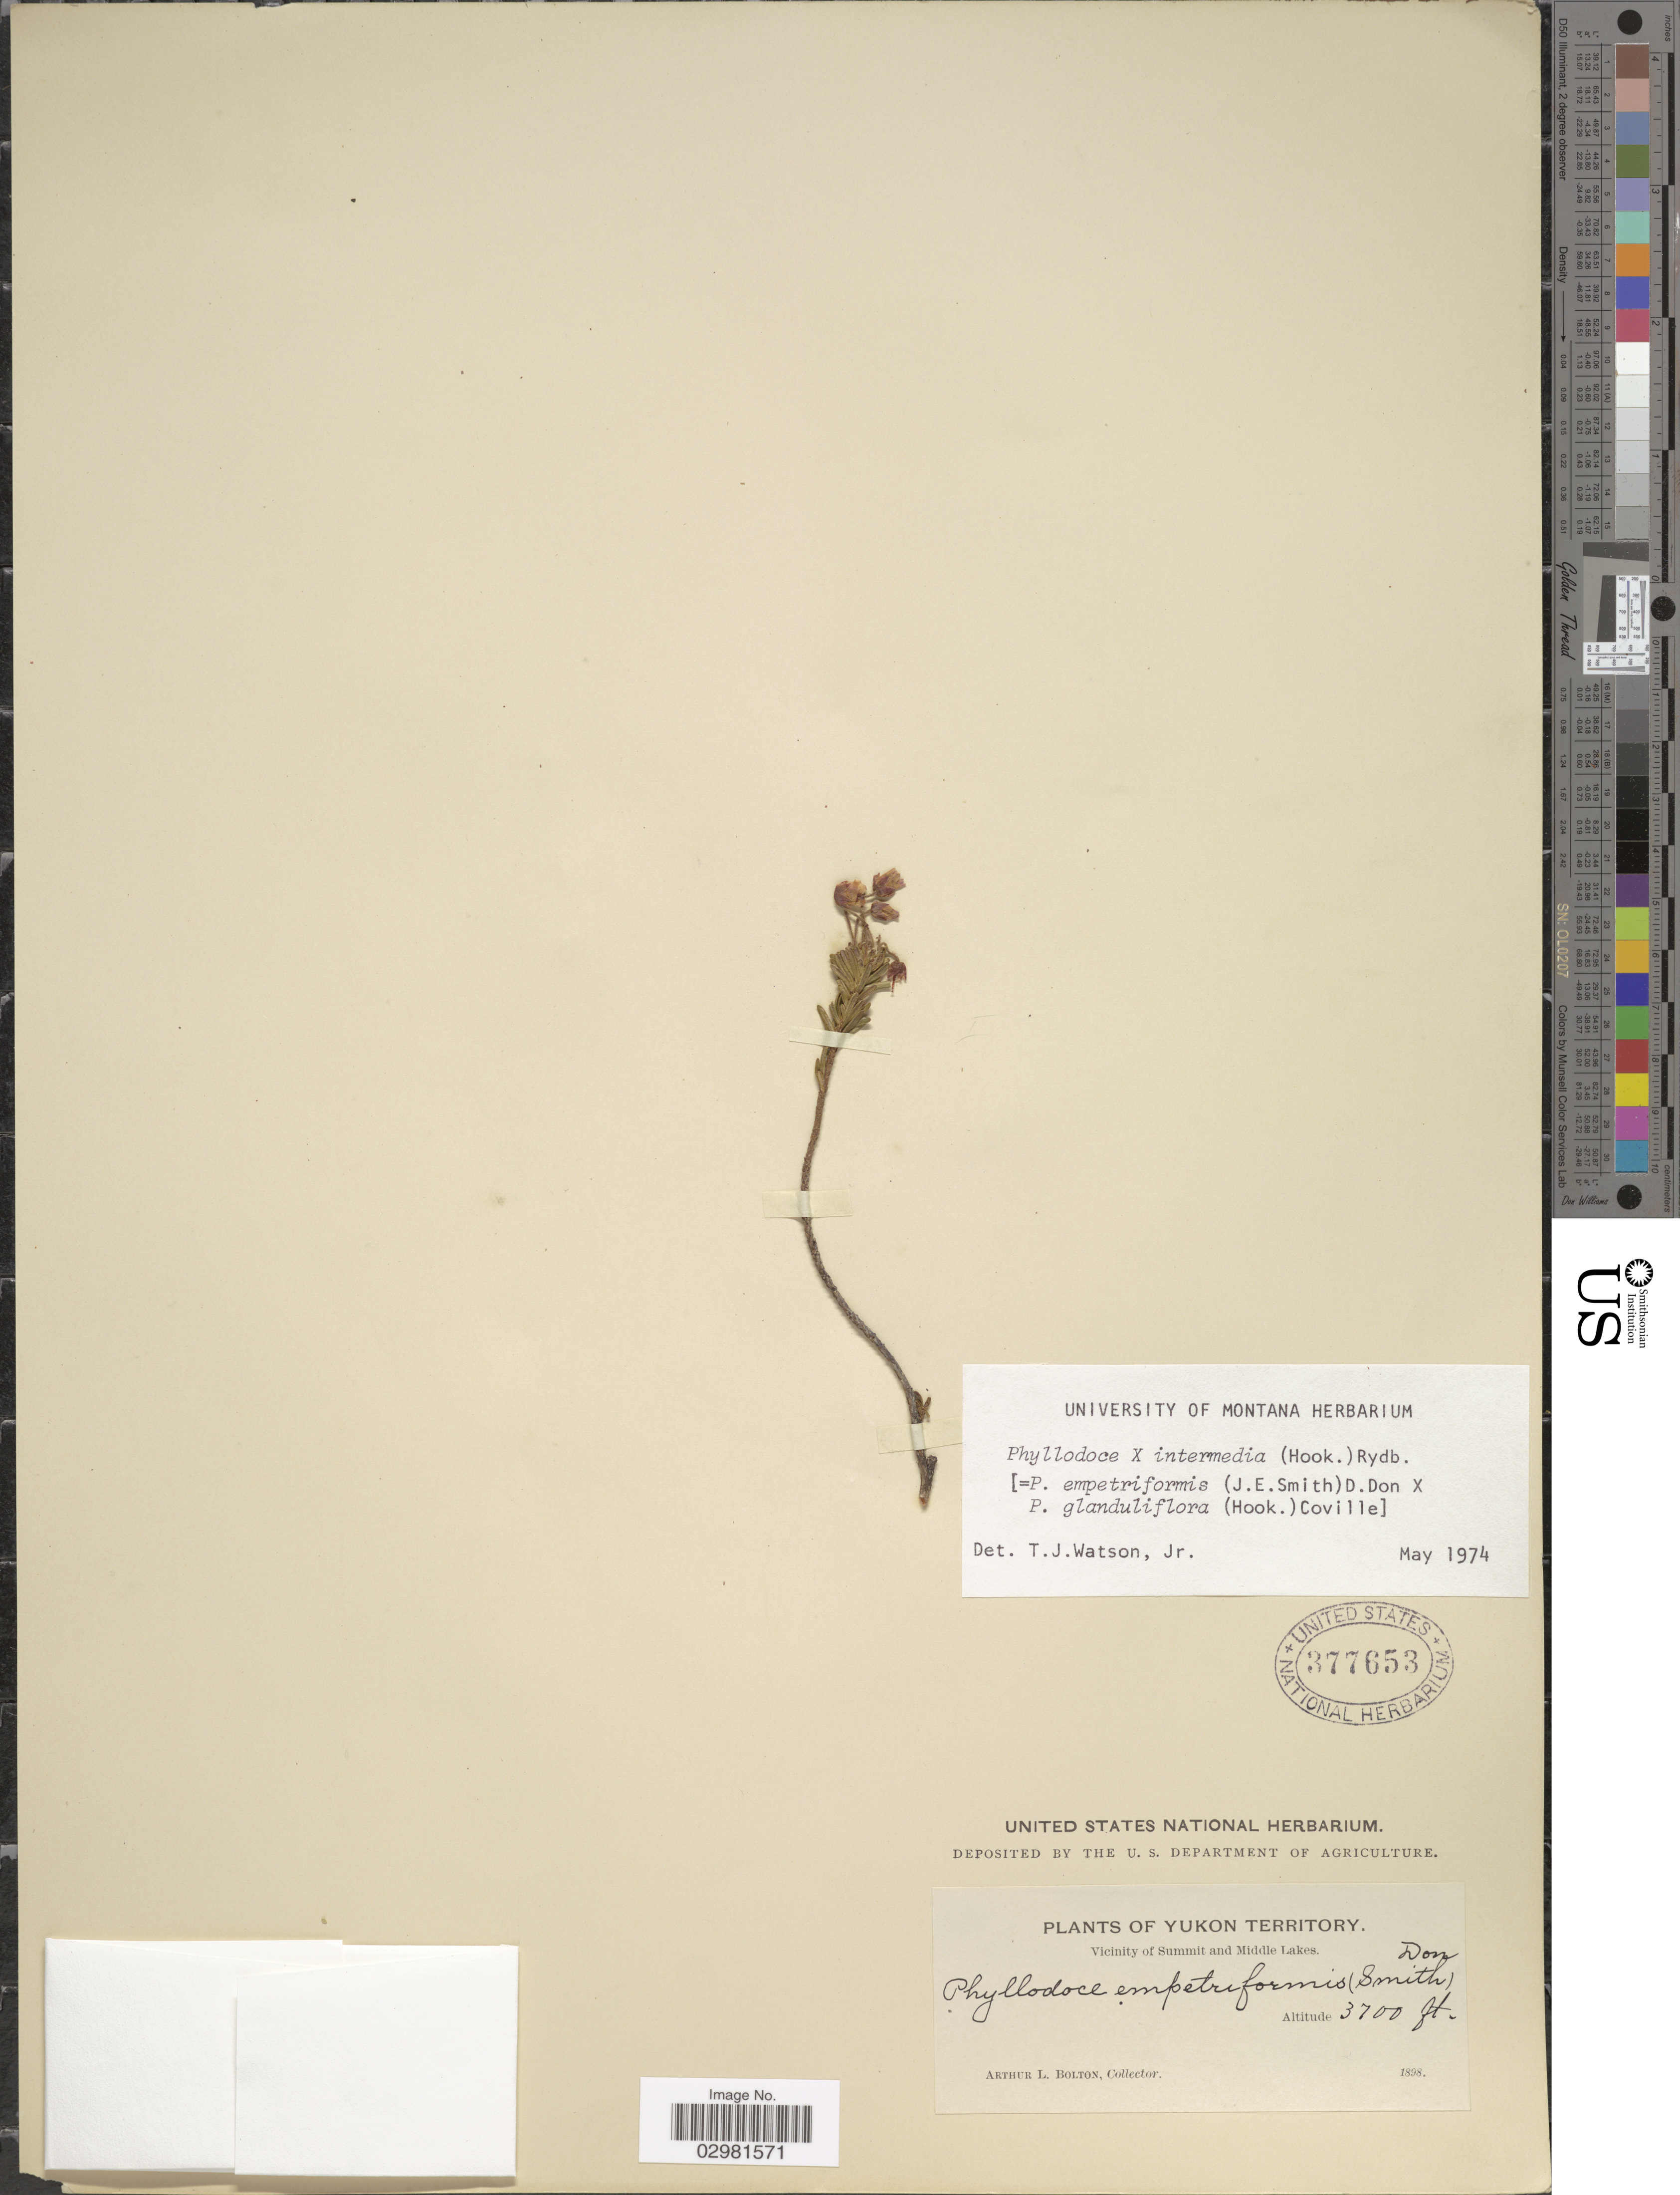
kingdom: Plantae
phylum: Tracheophyta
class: Magnoliopsida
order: Ericales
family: Ericaceae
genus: Phyllodoce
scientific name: Phyllodoce intermedia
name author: (Hook.) Rydb.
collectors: A. Bolton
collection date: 1898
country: Canada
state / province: Yukon Territory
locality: Vicinity of Summit and Middle Lakes.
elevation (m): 1128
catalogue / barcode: US 377653